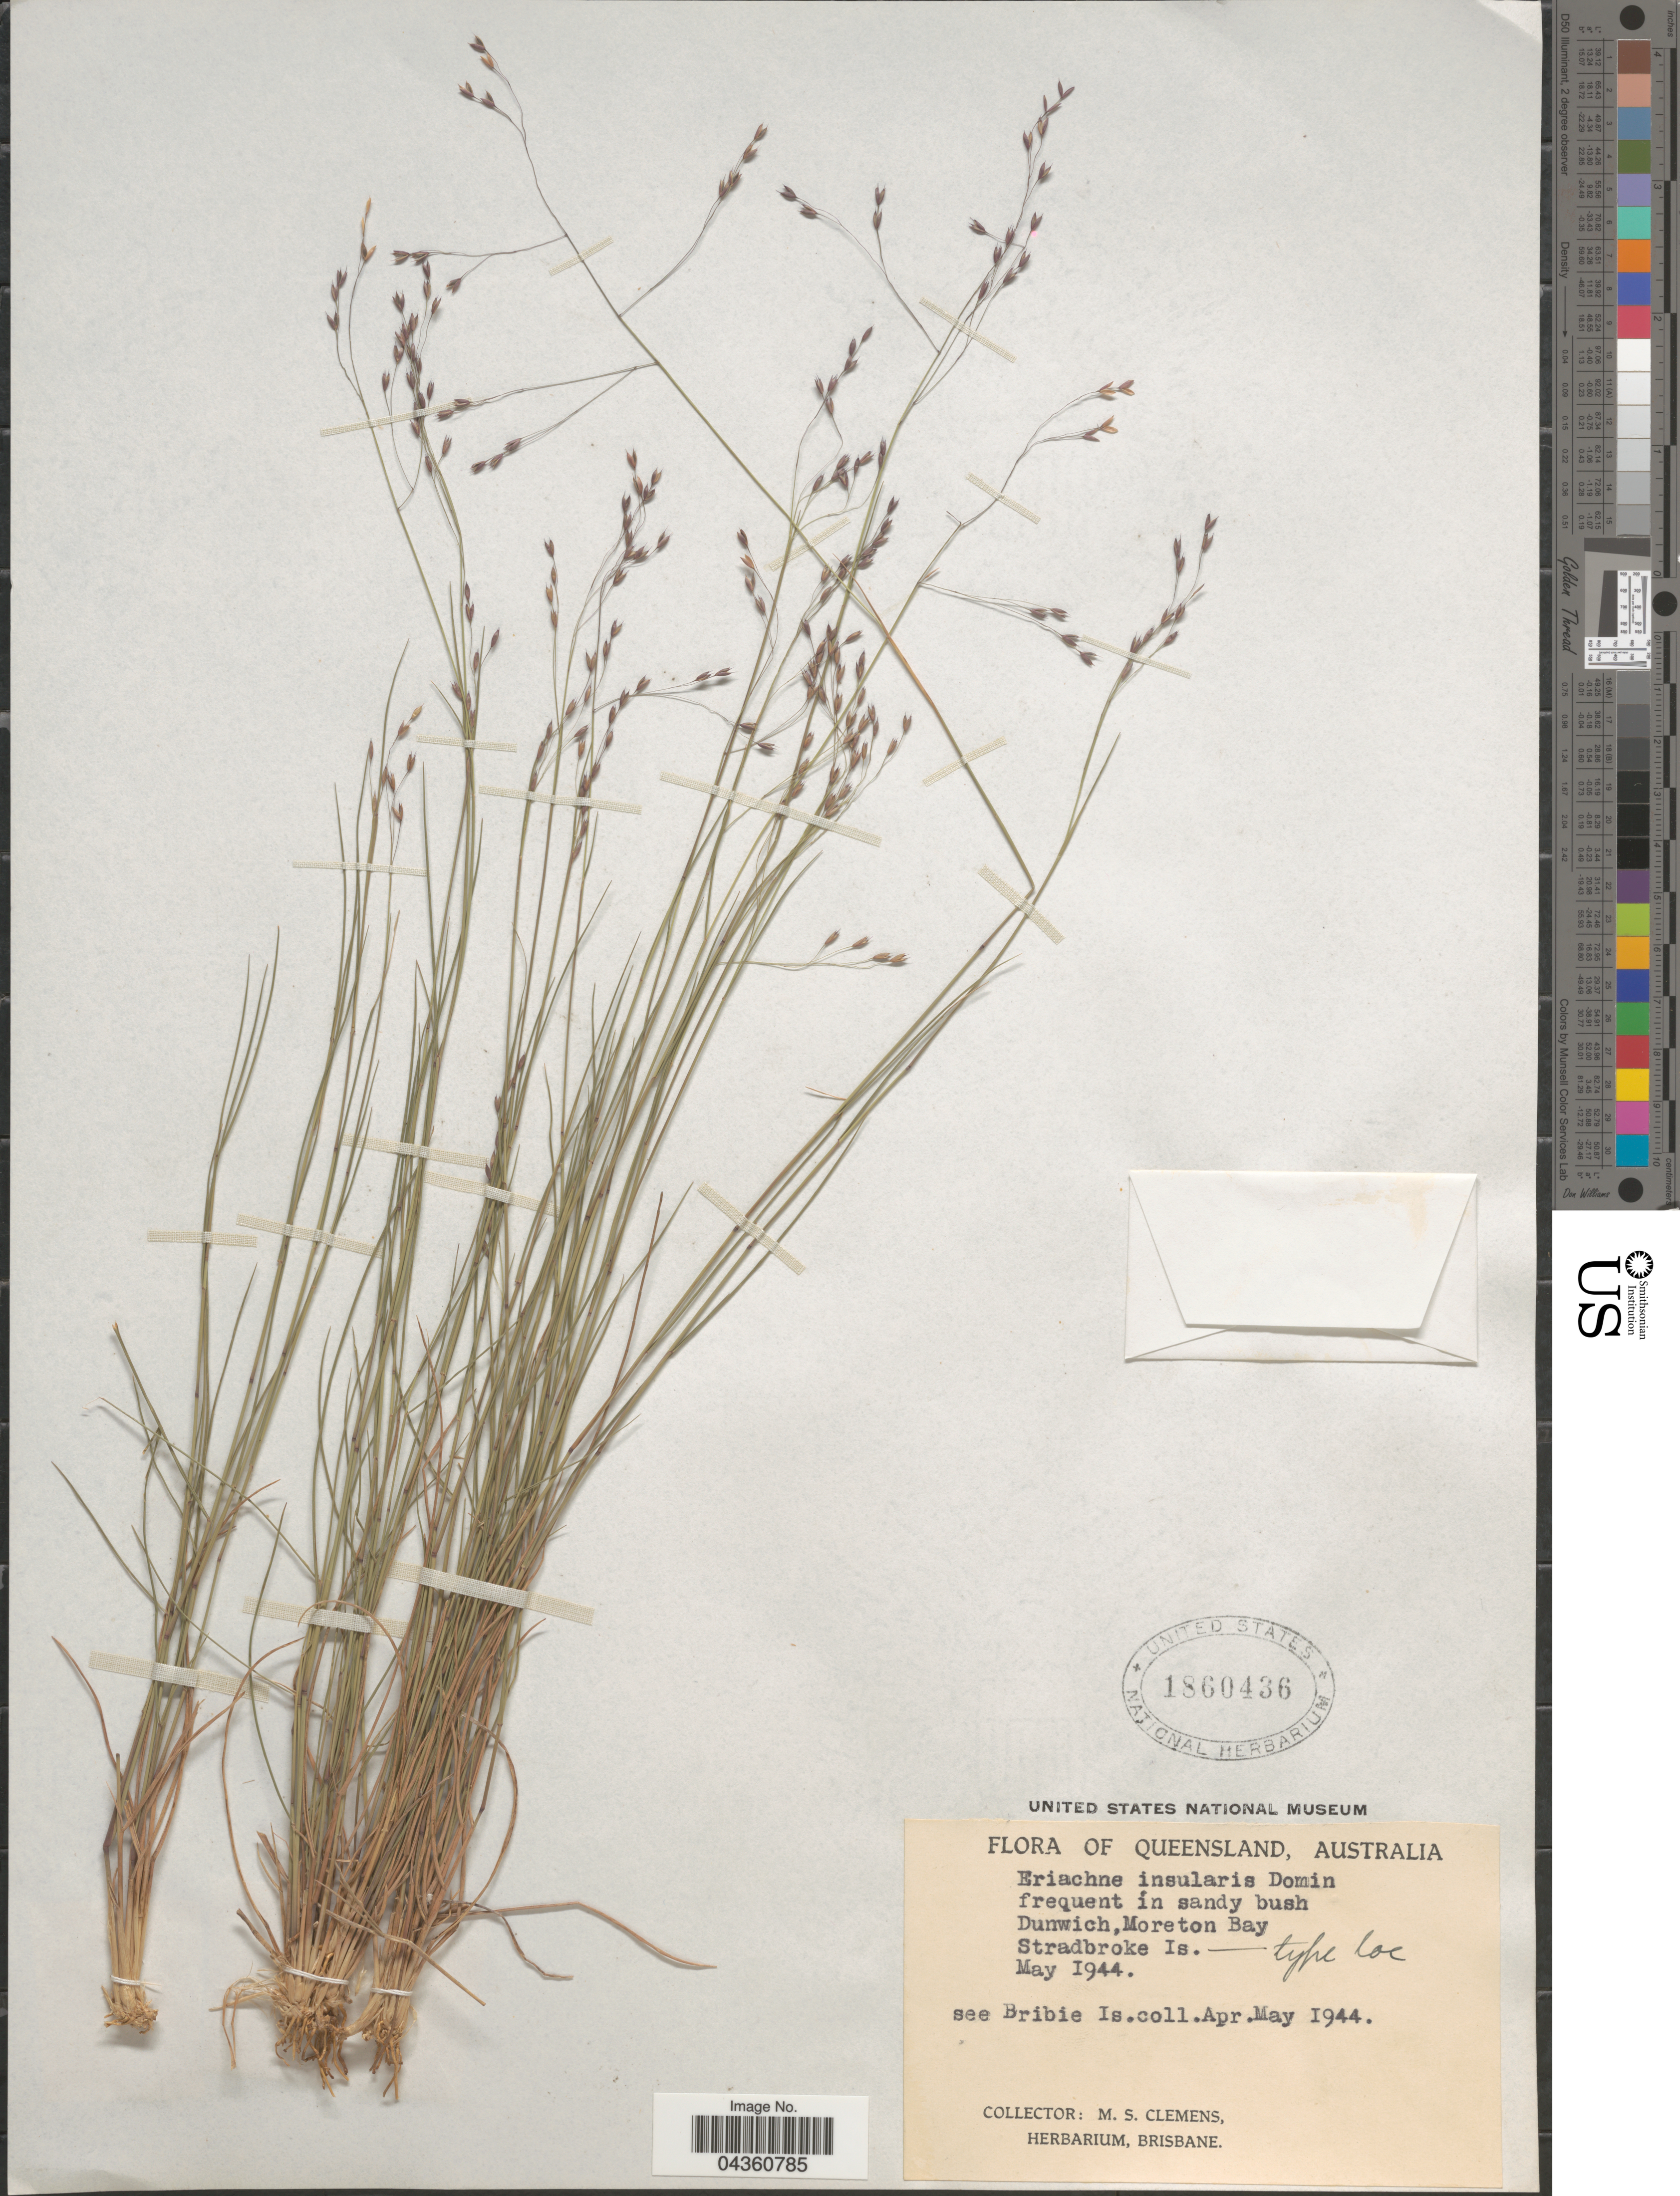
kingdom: Plantae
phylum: Tracheophyta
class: Liliopsida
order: Poales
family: Poaceae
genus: Eriachne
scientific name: Eriachne insularis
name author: Domin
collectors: M. S. Clemens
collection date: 1944-05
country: Australia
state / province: Queensland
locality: Dunwich, Moreton Bay. Stradbroke Is.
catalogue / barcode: US 1860436